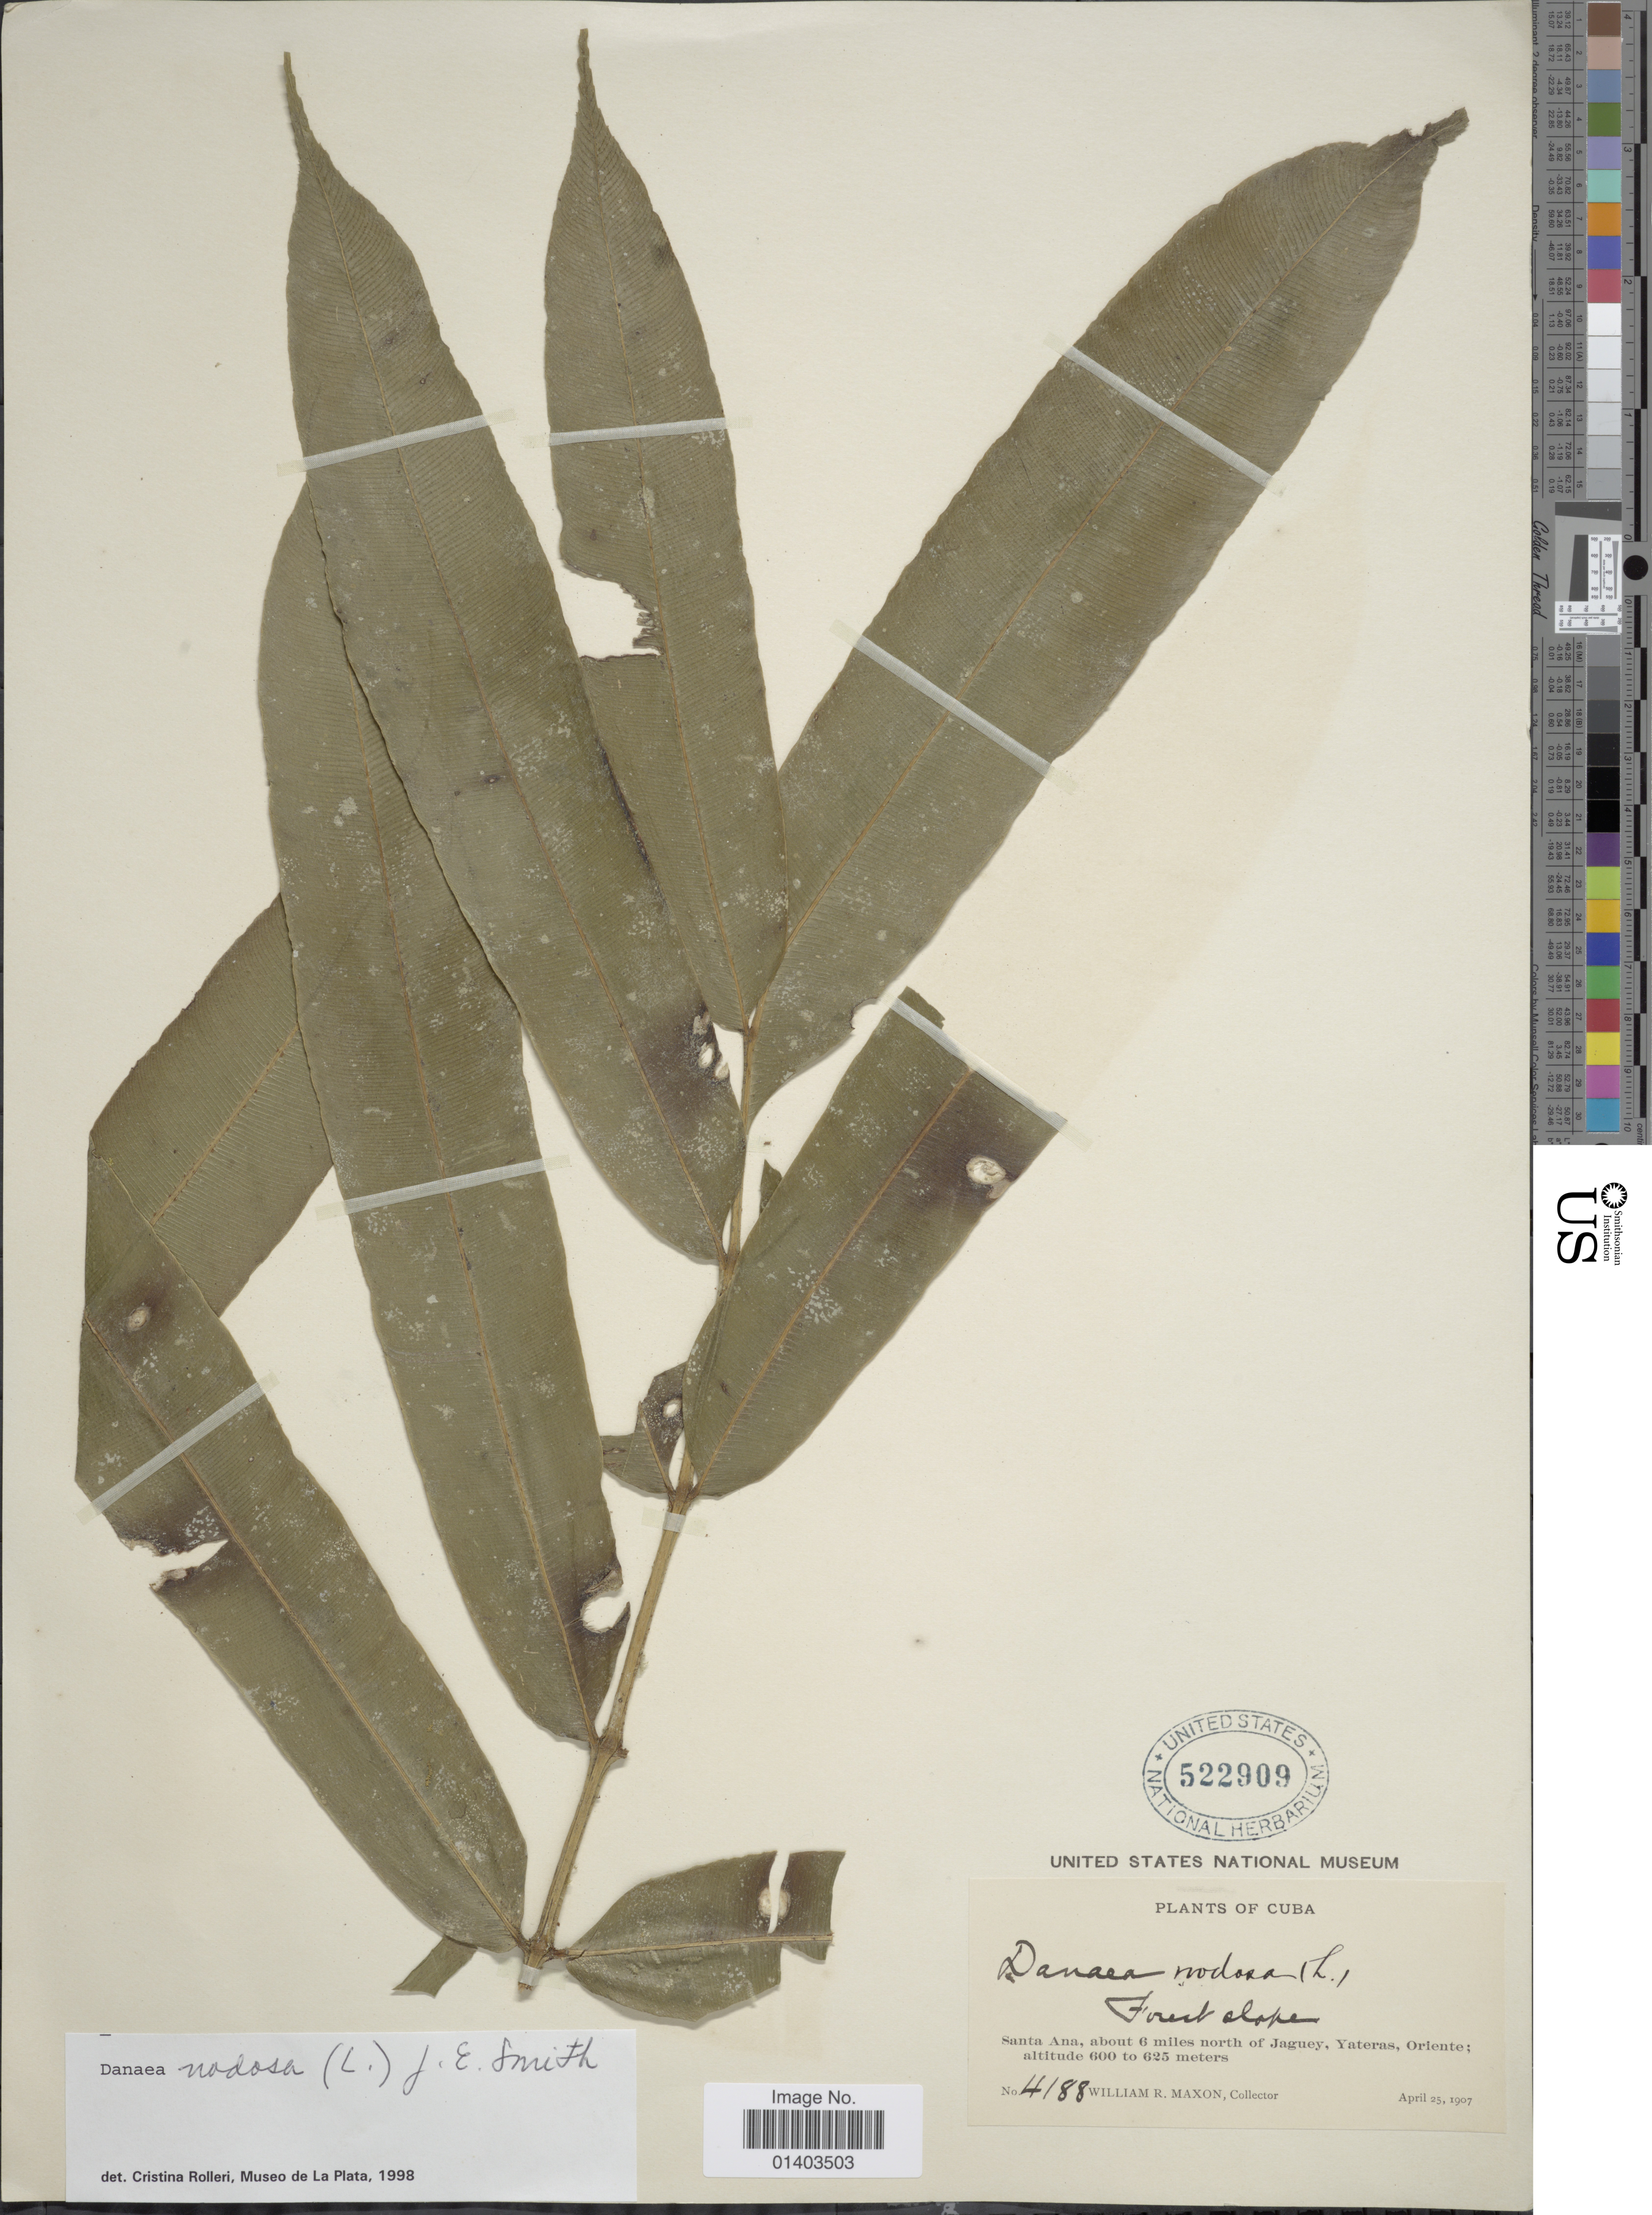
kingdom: Plantae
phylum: Tracheophyta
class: Polypodiopsida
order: Marattiales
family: Marattiaceae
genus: Danaea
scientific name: Danaea nodosa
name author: (L.) Sm.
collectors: W. R. Maxon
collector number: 4188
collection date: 1907-04-25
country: Cuba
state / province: Oriente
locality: Santa Ana, about 6 miles north of Jaguey, Yateras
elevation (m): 600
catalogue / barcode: US 522909